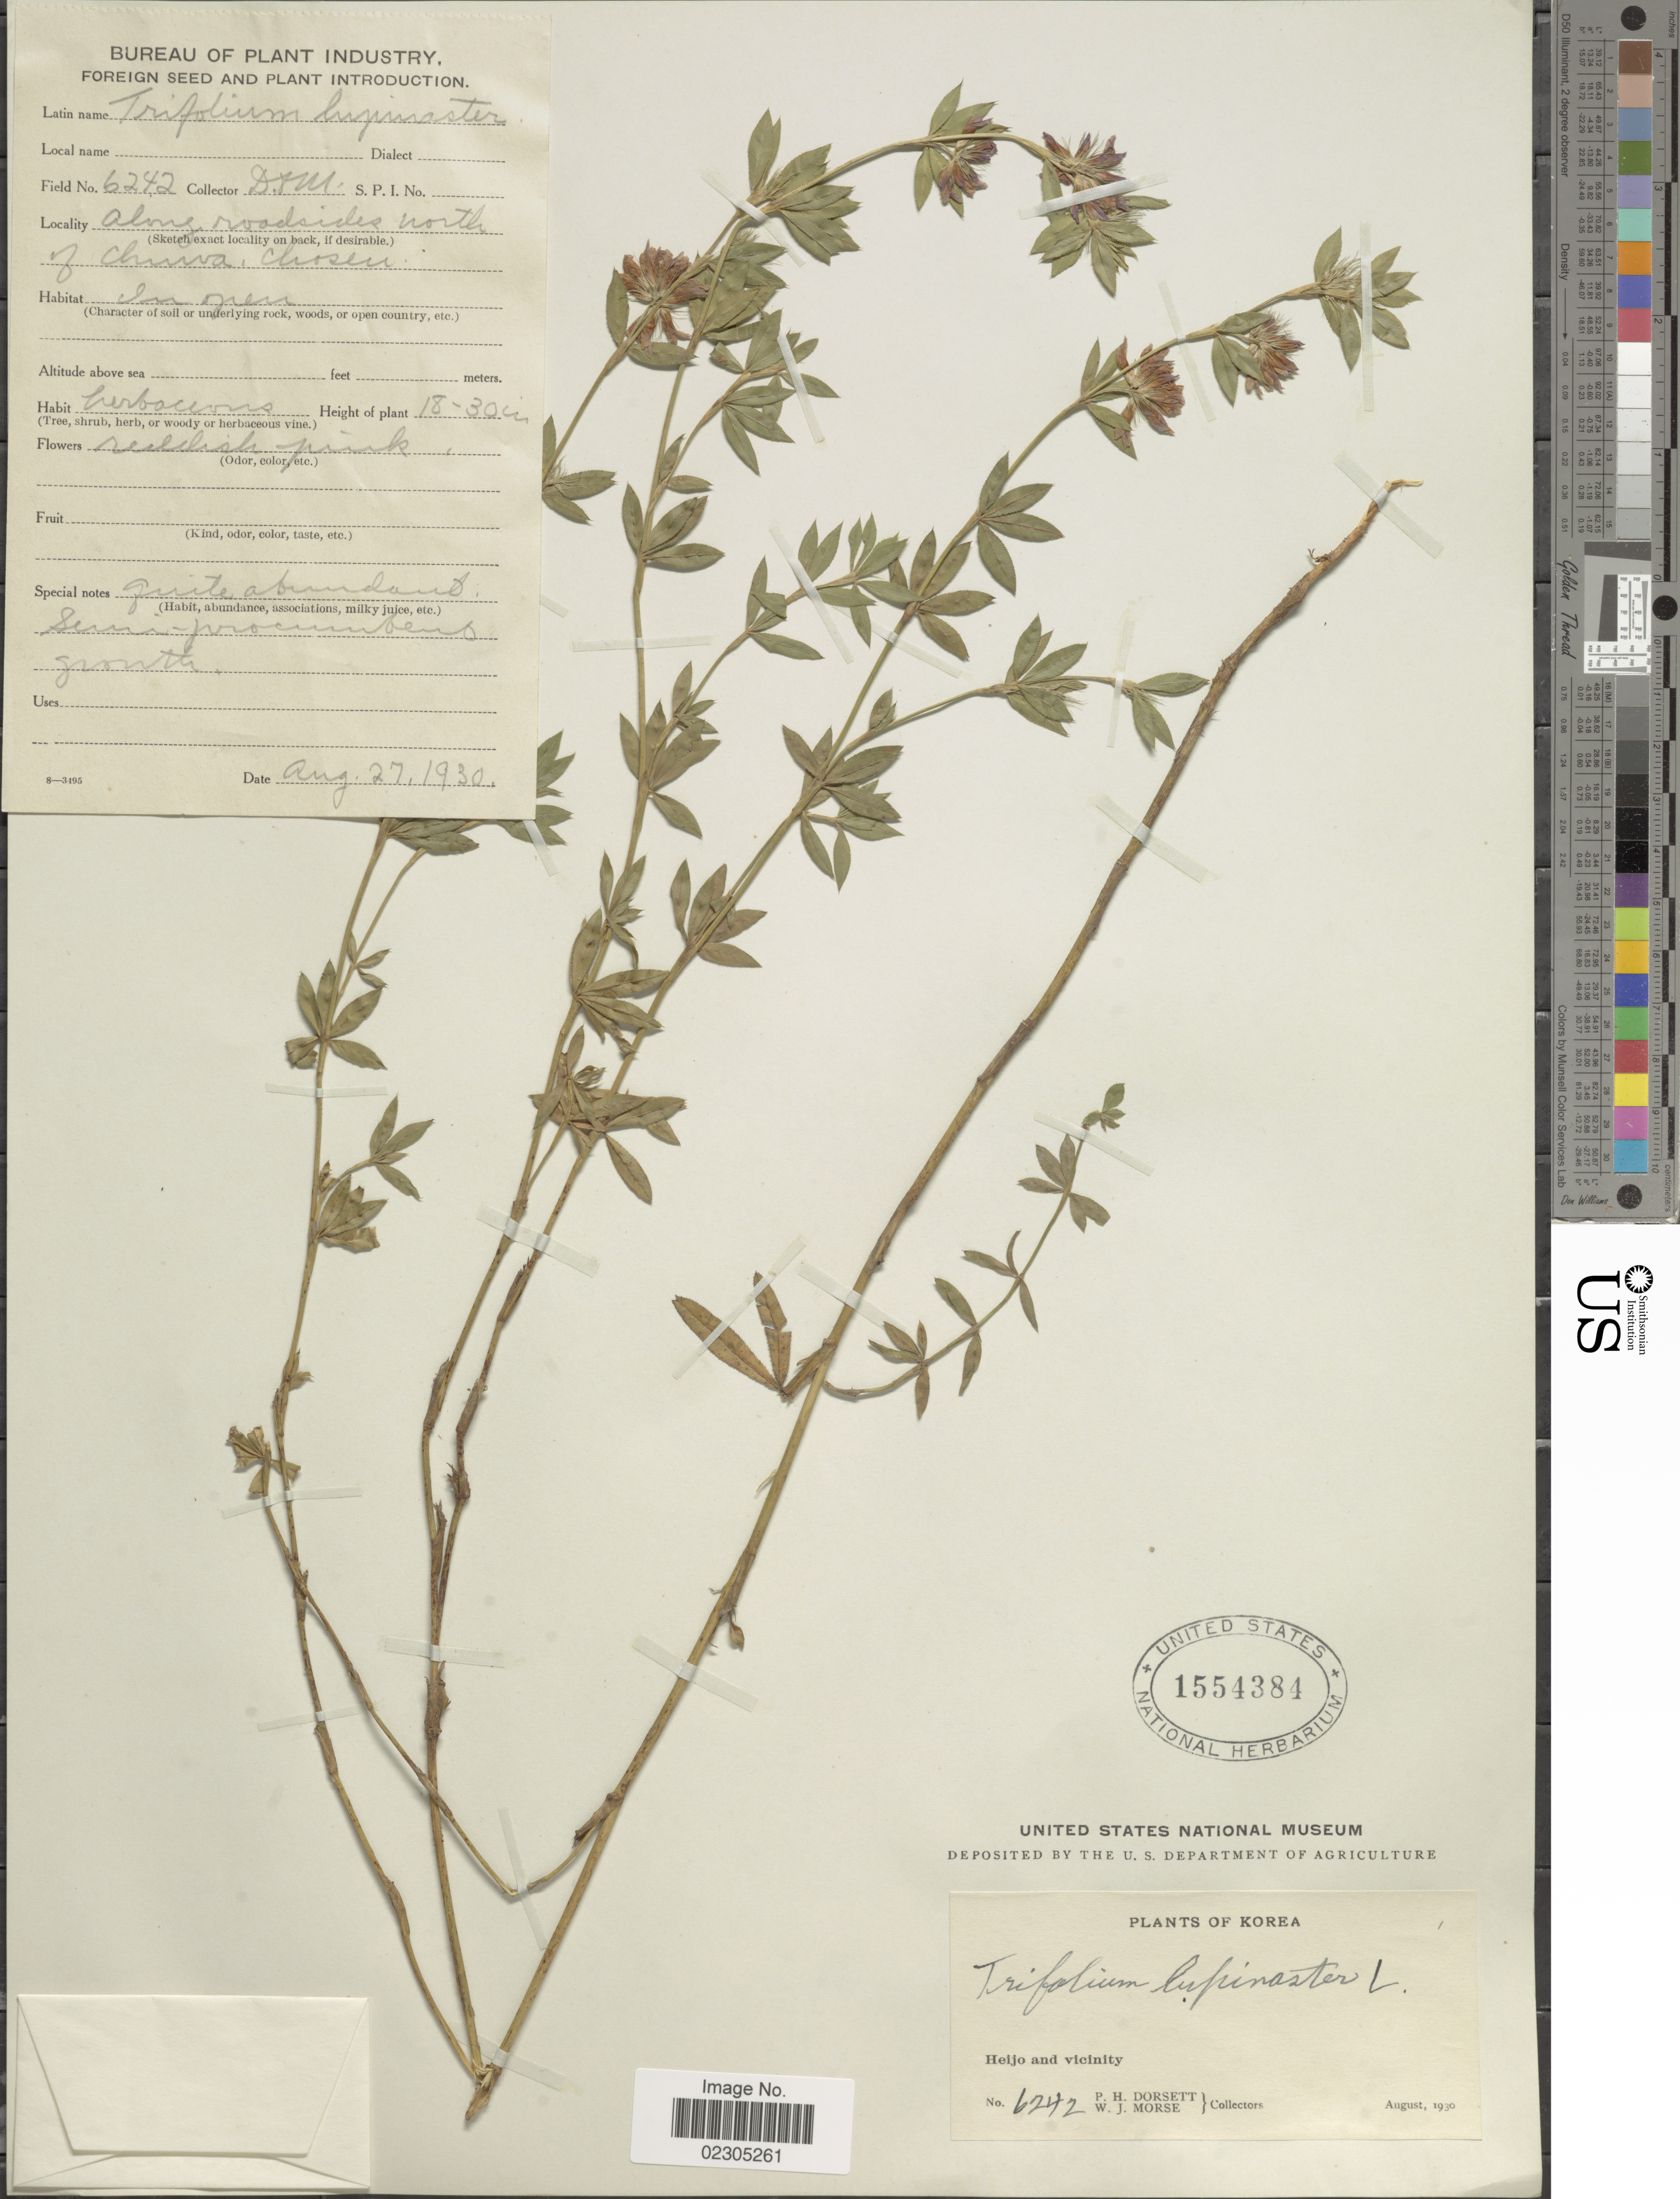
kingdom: Plantae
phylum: Tracheophyta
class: Magnoliopsida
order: Fabales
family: Fabaceae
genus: Trifolium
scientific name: Trifolium lupinaster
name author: L.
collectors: P. H. Dorsett & W. J. Morse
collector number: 6242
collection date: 1930-08-27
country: North Korea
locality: Heijo and vicinity. Along roadsides north of Chuiva, Choseu.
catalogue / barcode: US 1554384